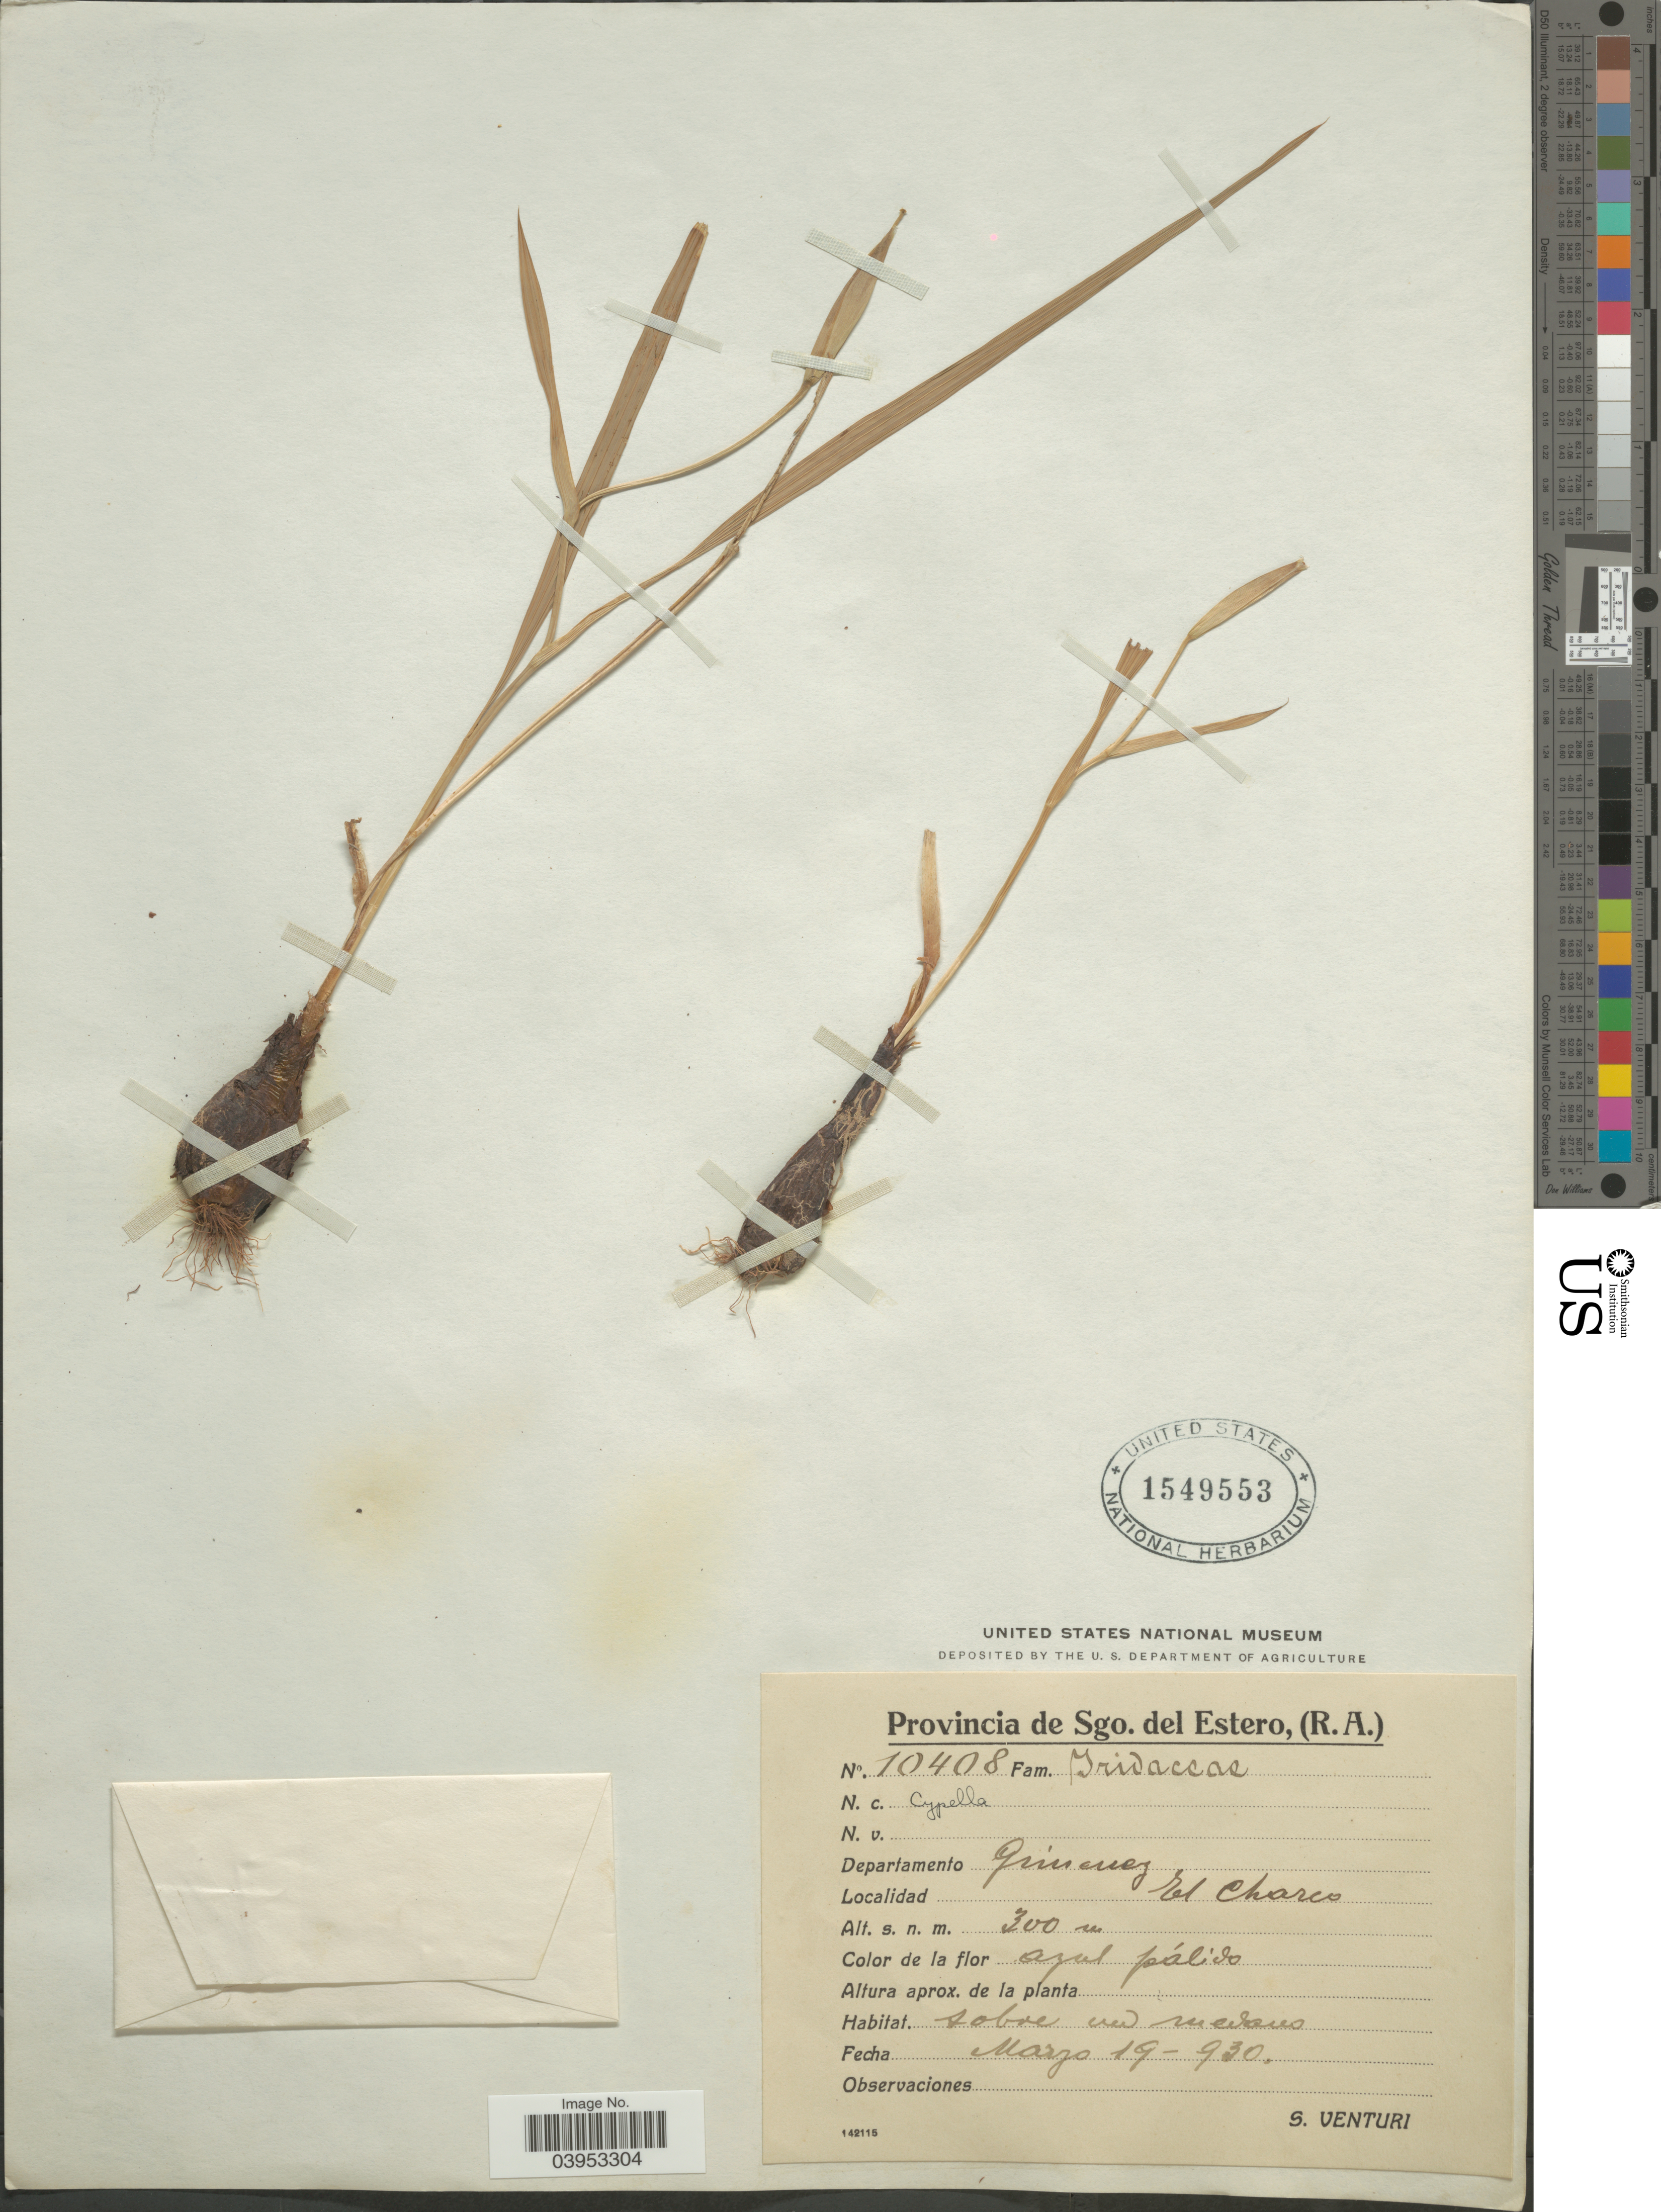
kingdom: Plantae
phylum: Tracheophyta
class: Liliopsida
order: Asparagales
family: Iridaceae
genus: Cypella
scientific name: Cypella sp.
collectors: S. Venturi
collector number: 10408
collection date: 1930-03-19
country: Argentina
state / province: Santiago del Estero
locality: Sgo. del Estero. Departamento Jimenez. El Charco.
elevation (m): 300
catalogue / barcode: US 1549553